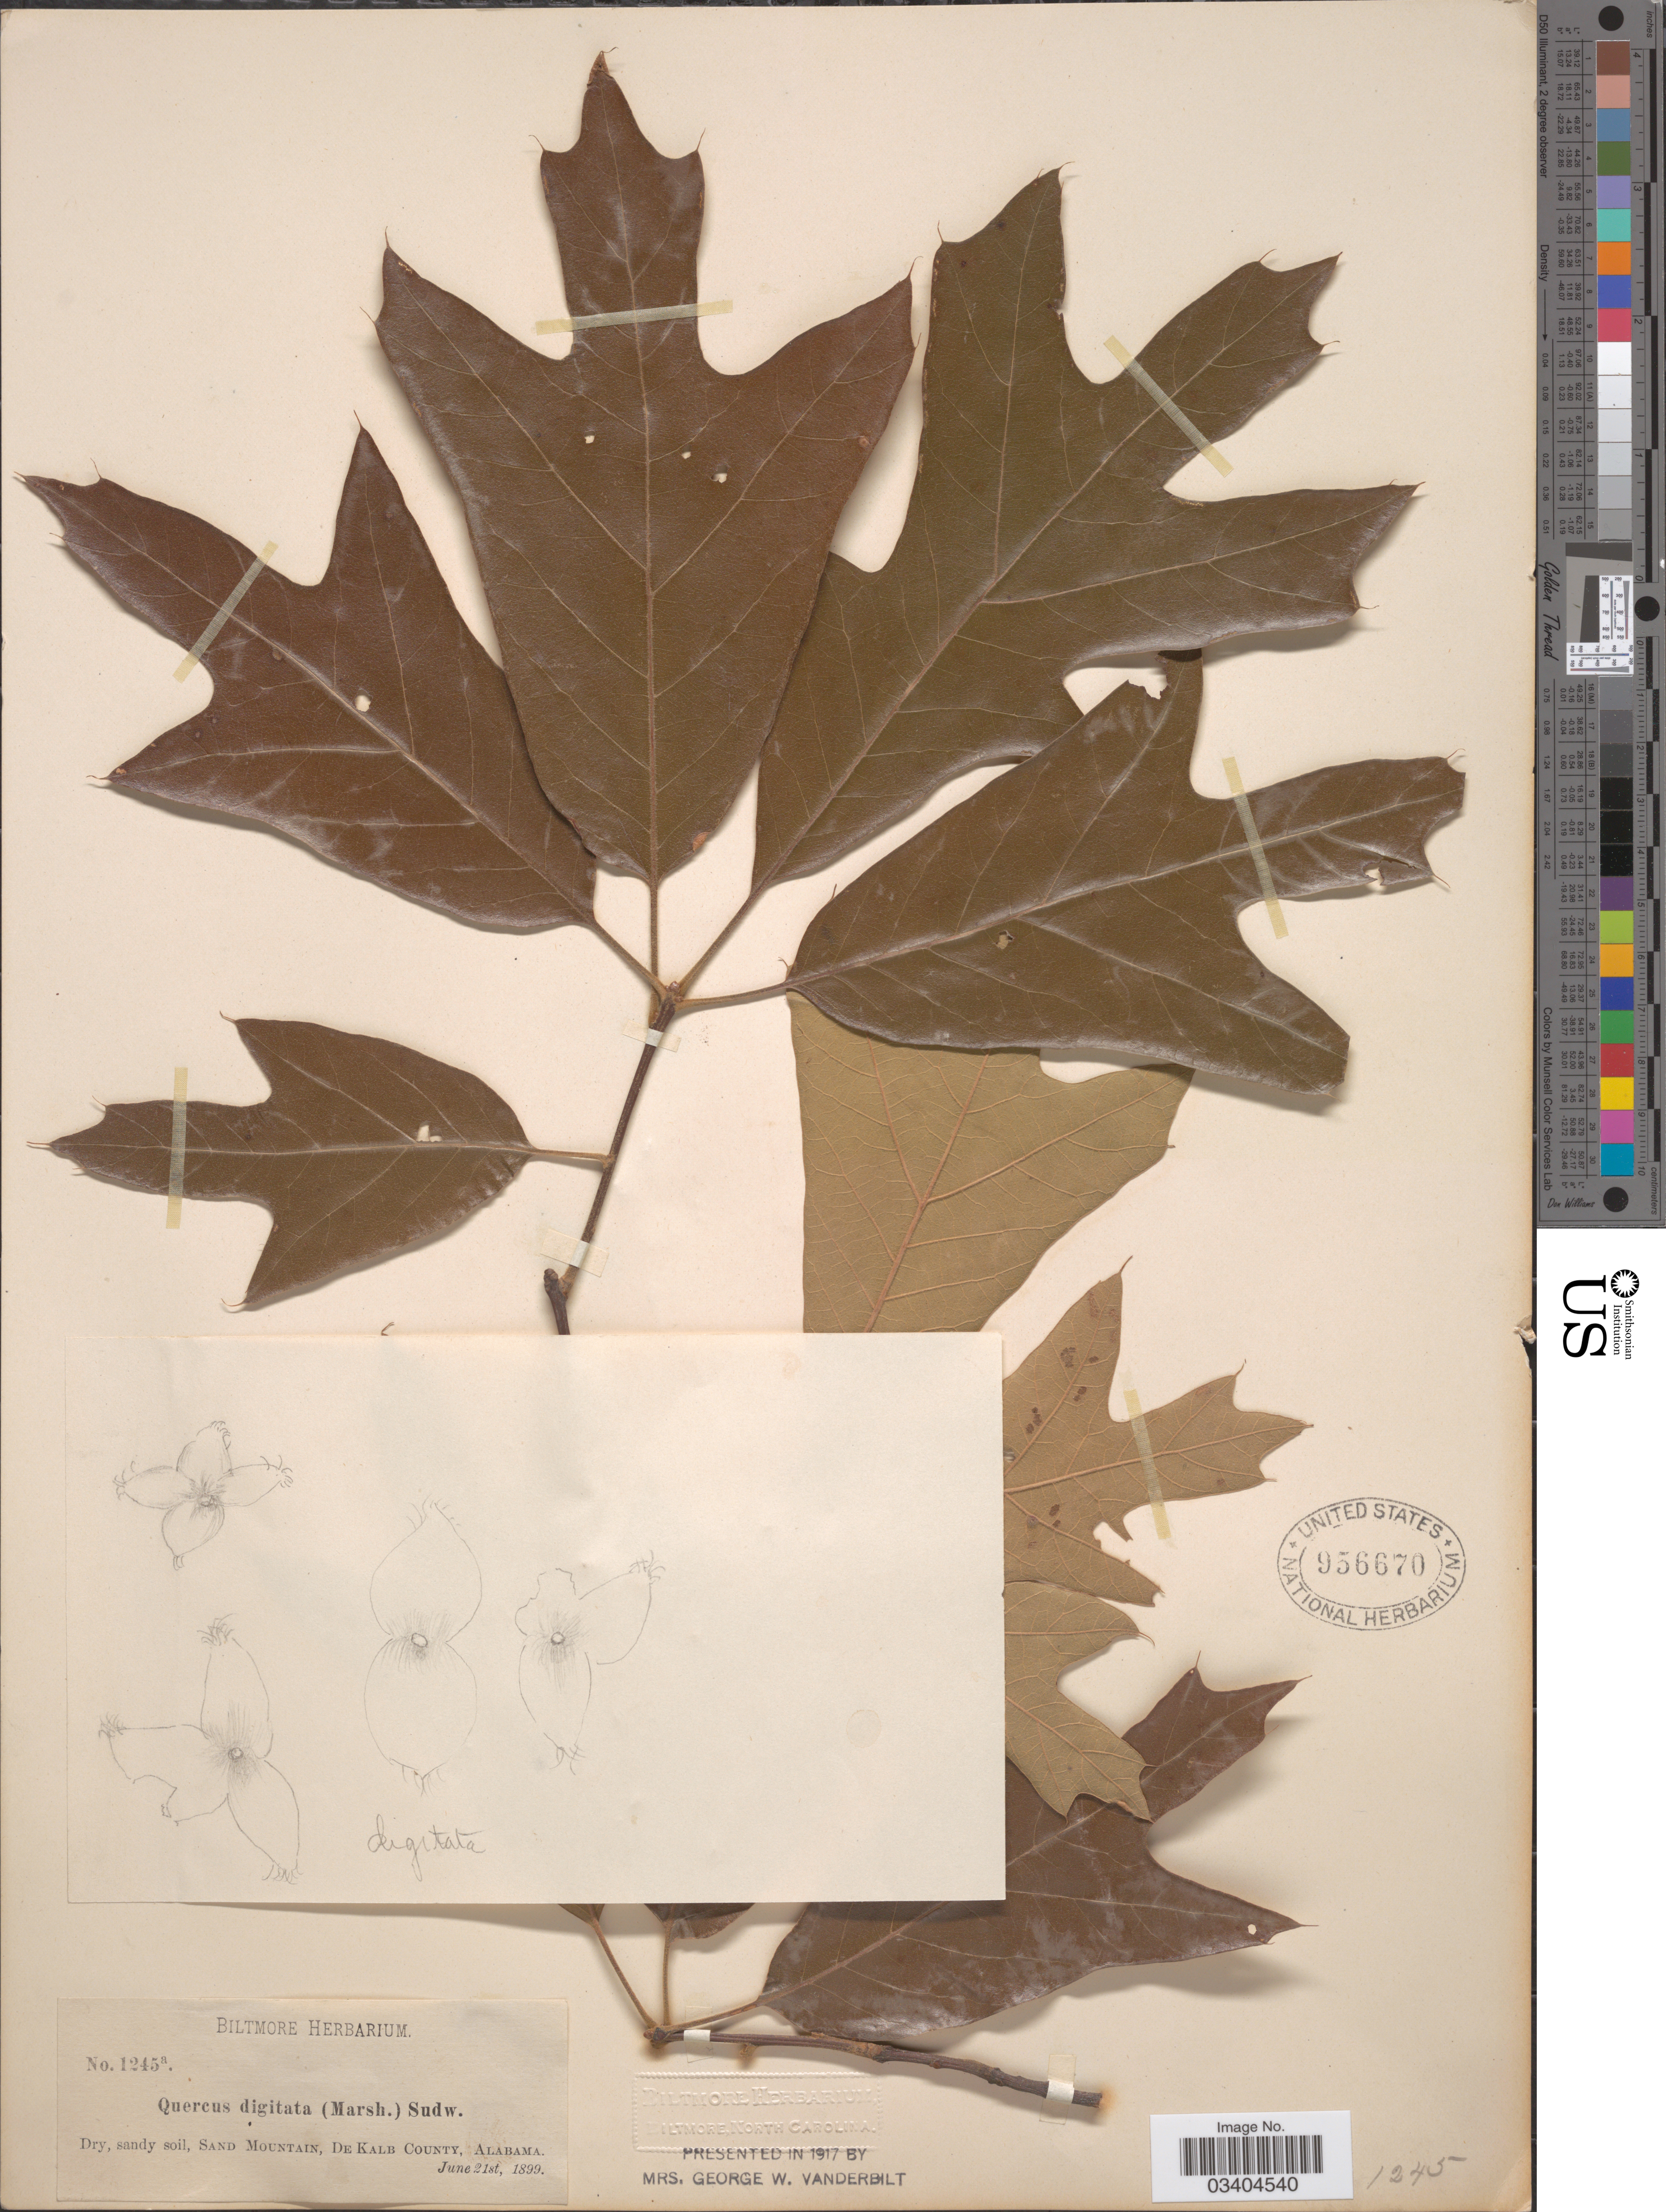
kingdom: Plantae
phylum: Tracheophyta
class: Magnoliopsida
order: Fagales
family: Fagaceae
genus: Quercus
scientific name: Quercus falcata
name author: Michx.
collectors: ex herb. Biltmore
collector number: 1245a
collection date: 1899-06-21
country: United States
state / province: Alabama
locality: Sand Mountain, De Kalb County.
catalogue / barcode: US 956670